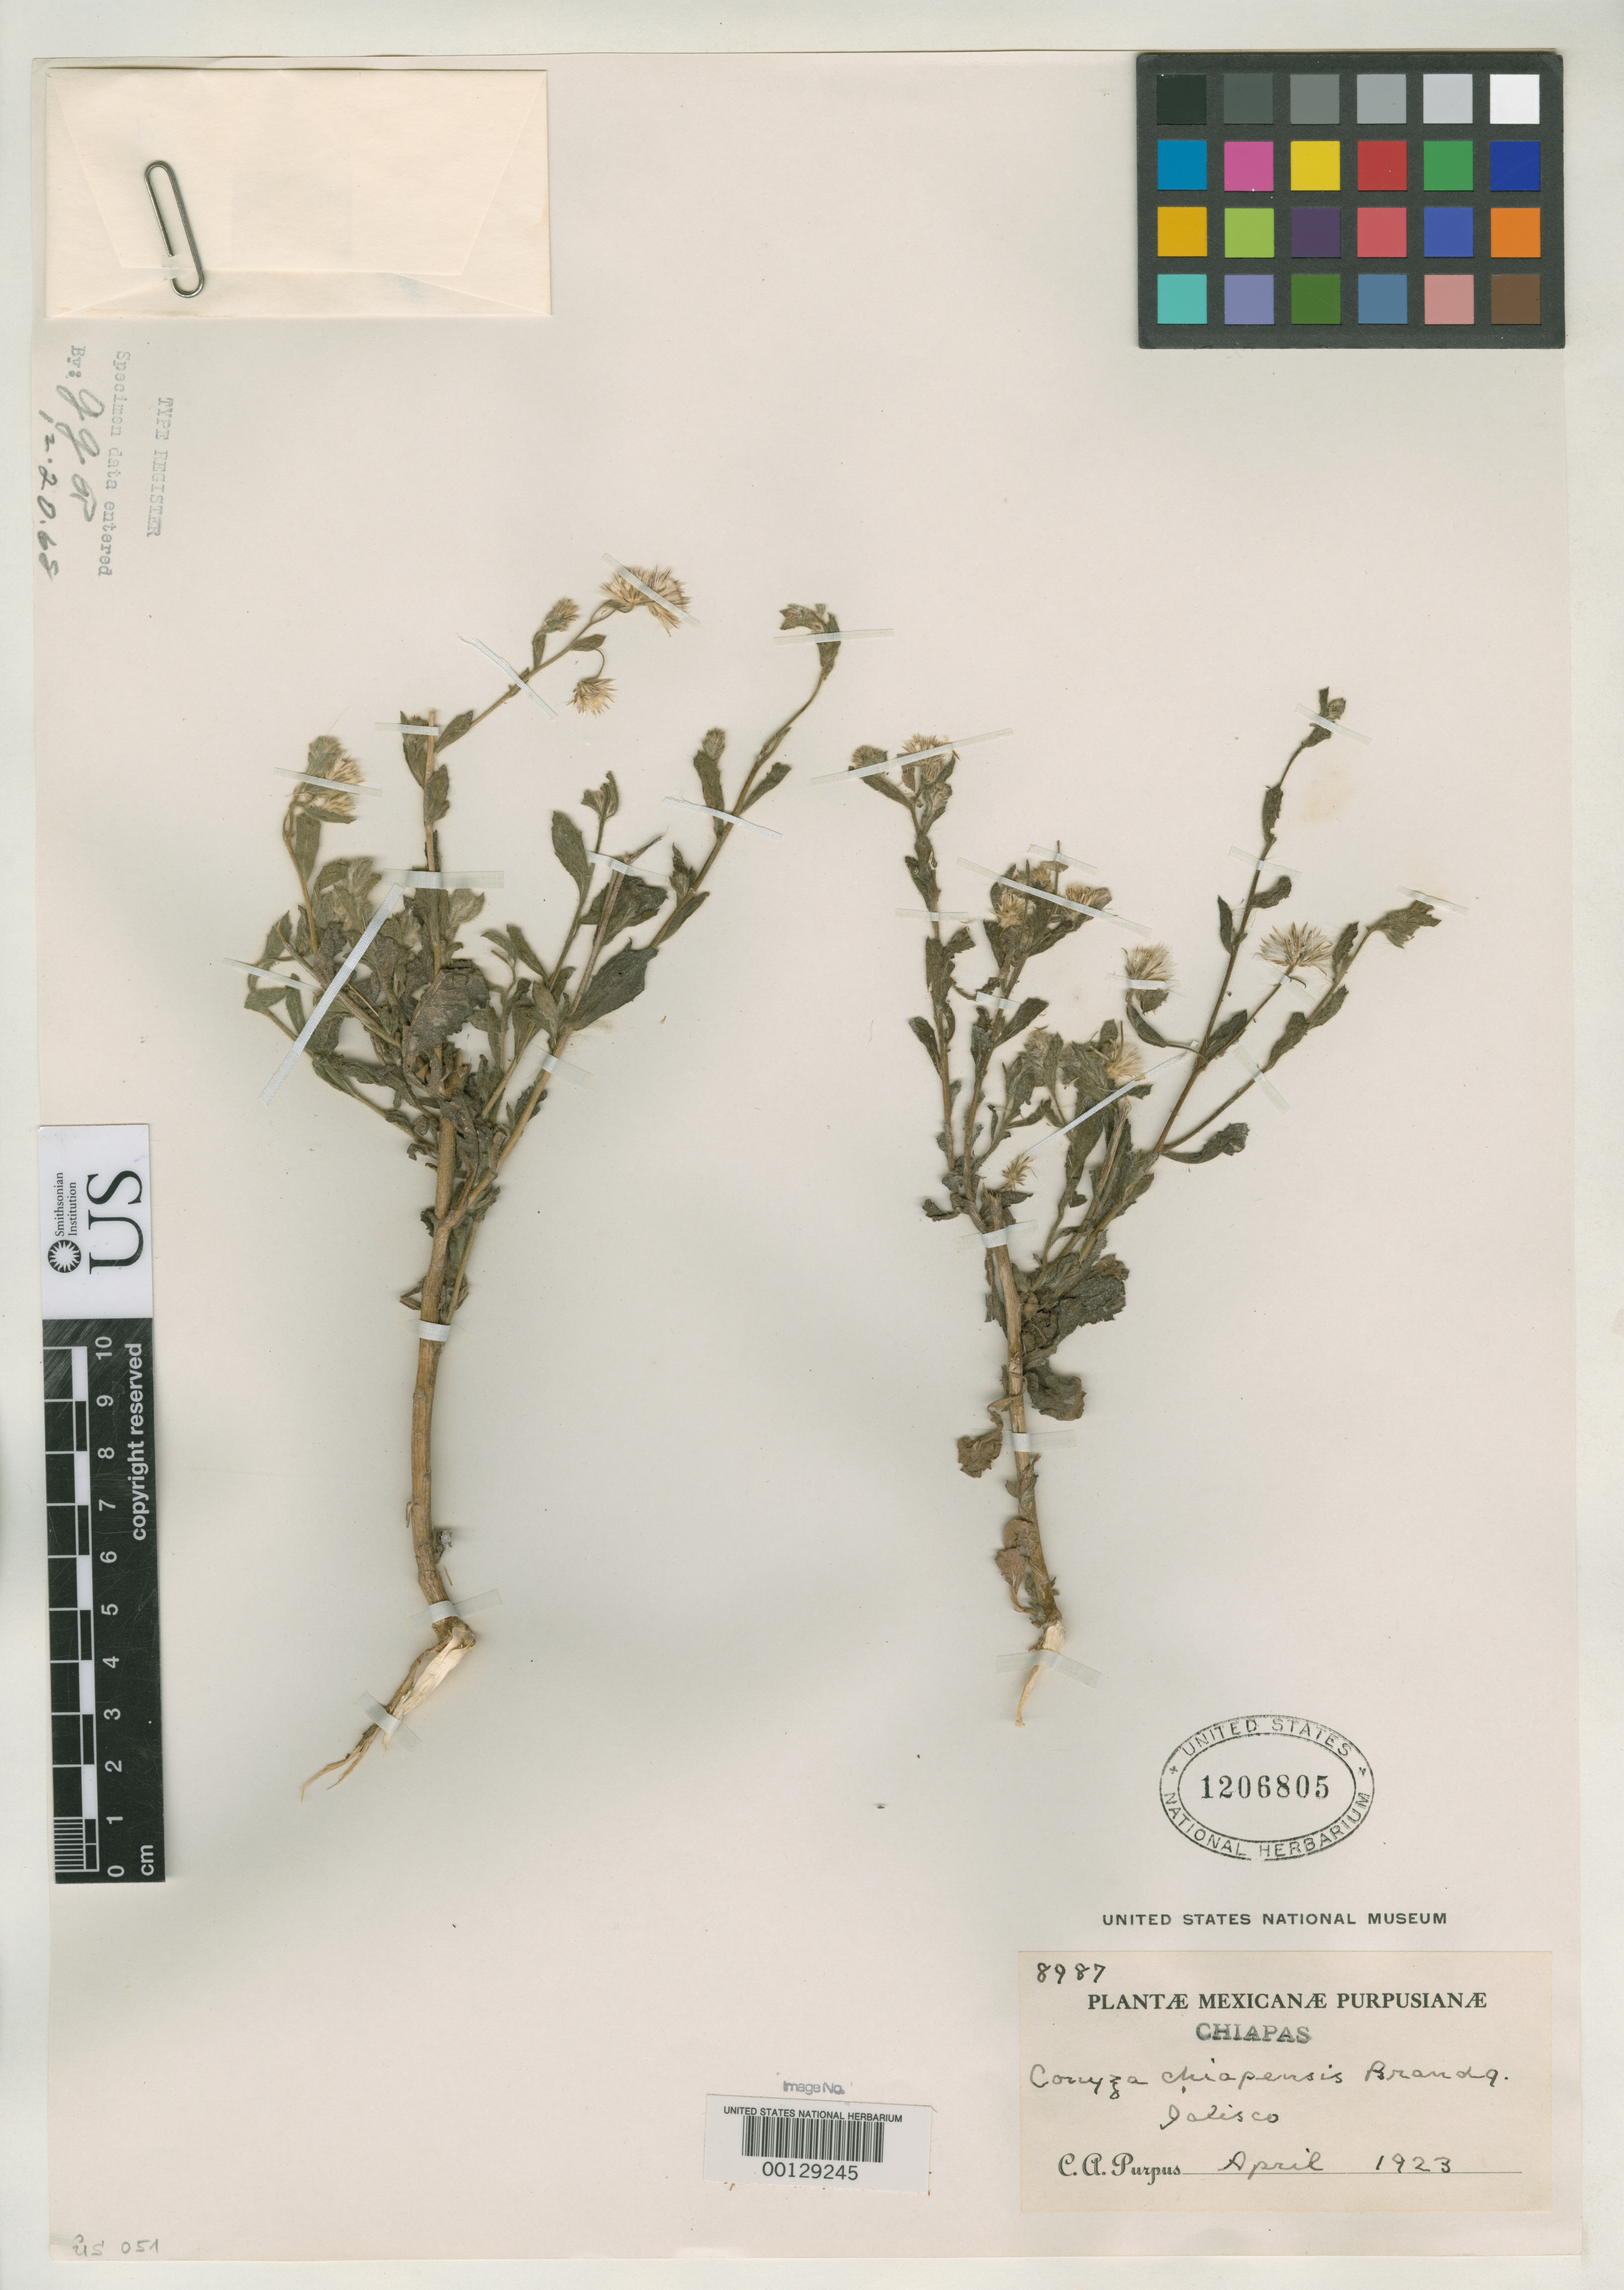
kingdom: Plantae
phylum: Tracheophyta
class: Magnoliopsida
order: Asterales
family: Asteraceae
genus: Conyza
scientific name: Conyza chiapensis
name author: Brandegee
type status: Isotype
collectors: C. A. Purpus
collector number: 8987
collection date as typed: Apr 1923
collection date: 1923-04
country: Mexico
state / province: Chiapas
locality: Near Jalisco.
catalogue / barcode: US 1206805